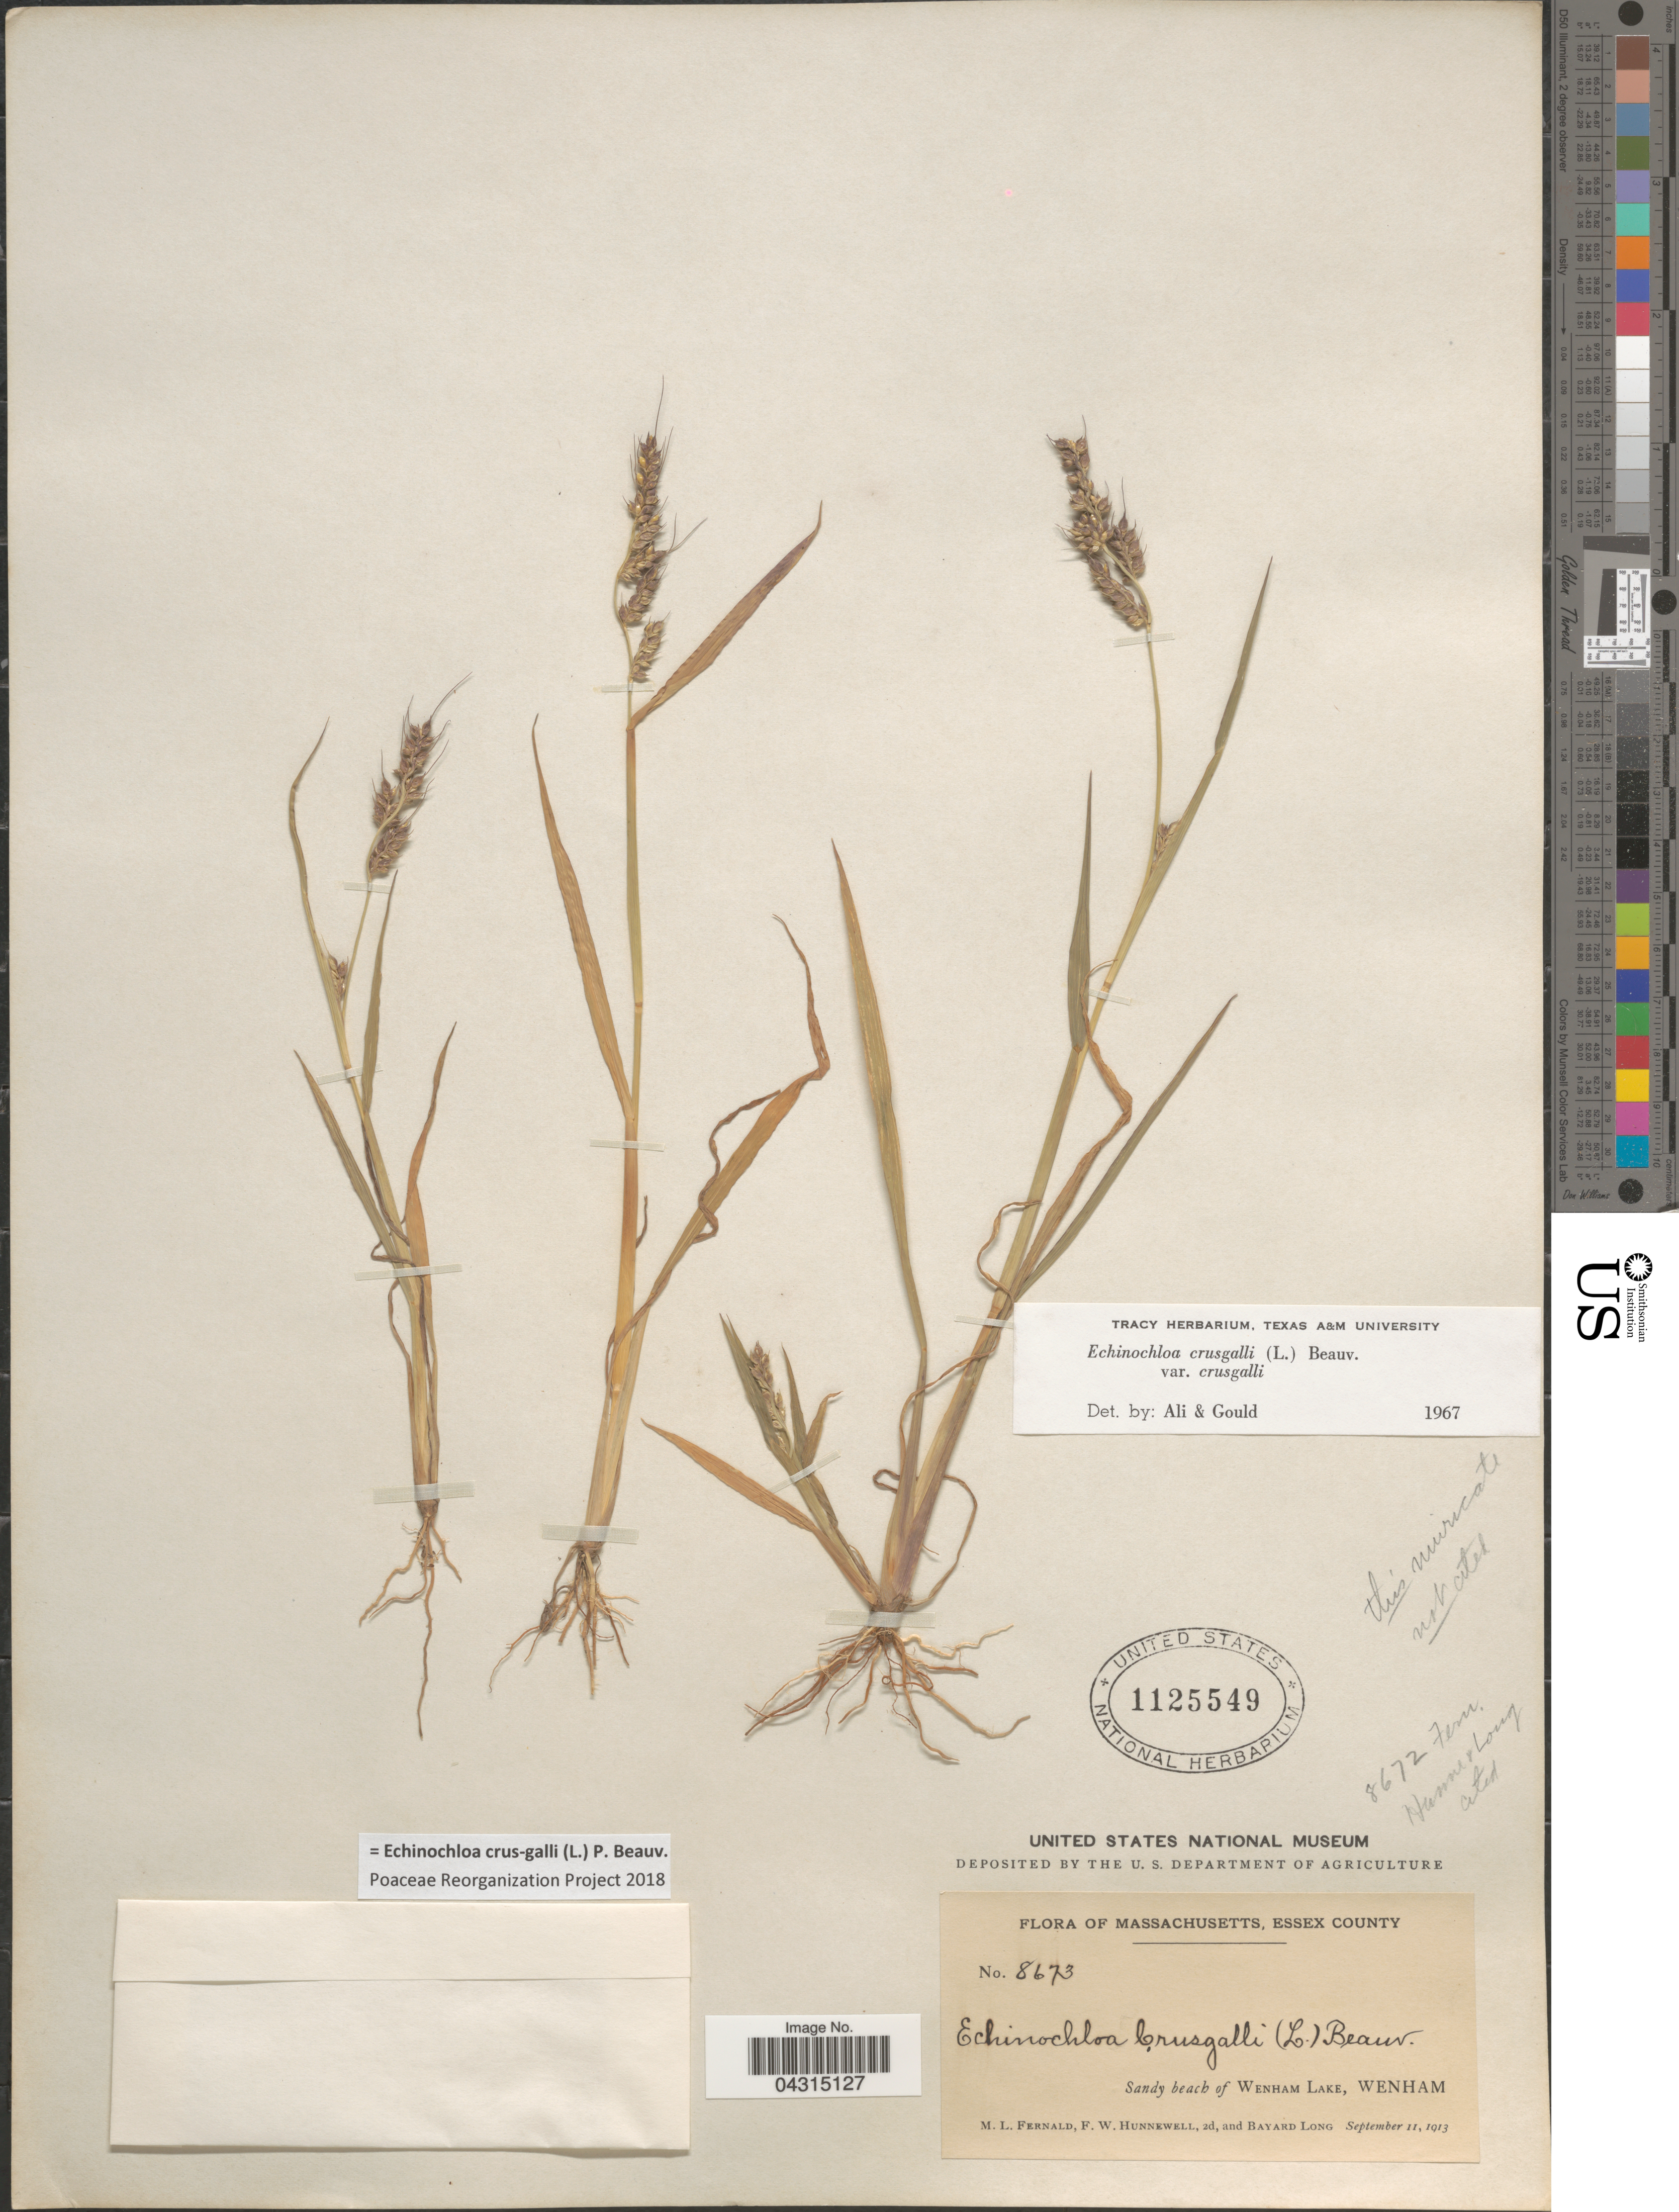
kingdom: Plantae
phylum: Tracheophyta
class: Liliopsida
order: Poales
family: Poaceae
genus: Echinochloa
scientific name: Echinochloa crus-galli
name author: (L.) P. Beauv.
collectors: M. L. Fernald, F. Hunnewell & B. Long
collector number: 8673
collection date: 1913-09-11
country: United States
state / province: Massachusetts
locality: Essex County. Sandy beach of Wenham Lake, Wenham.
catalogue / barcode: US 1125549